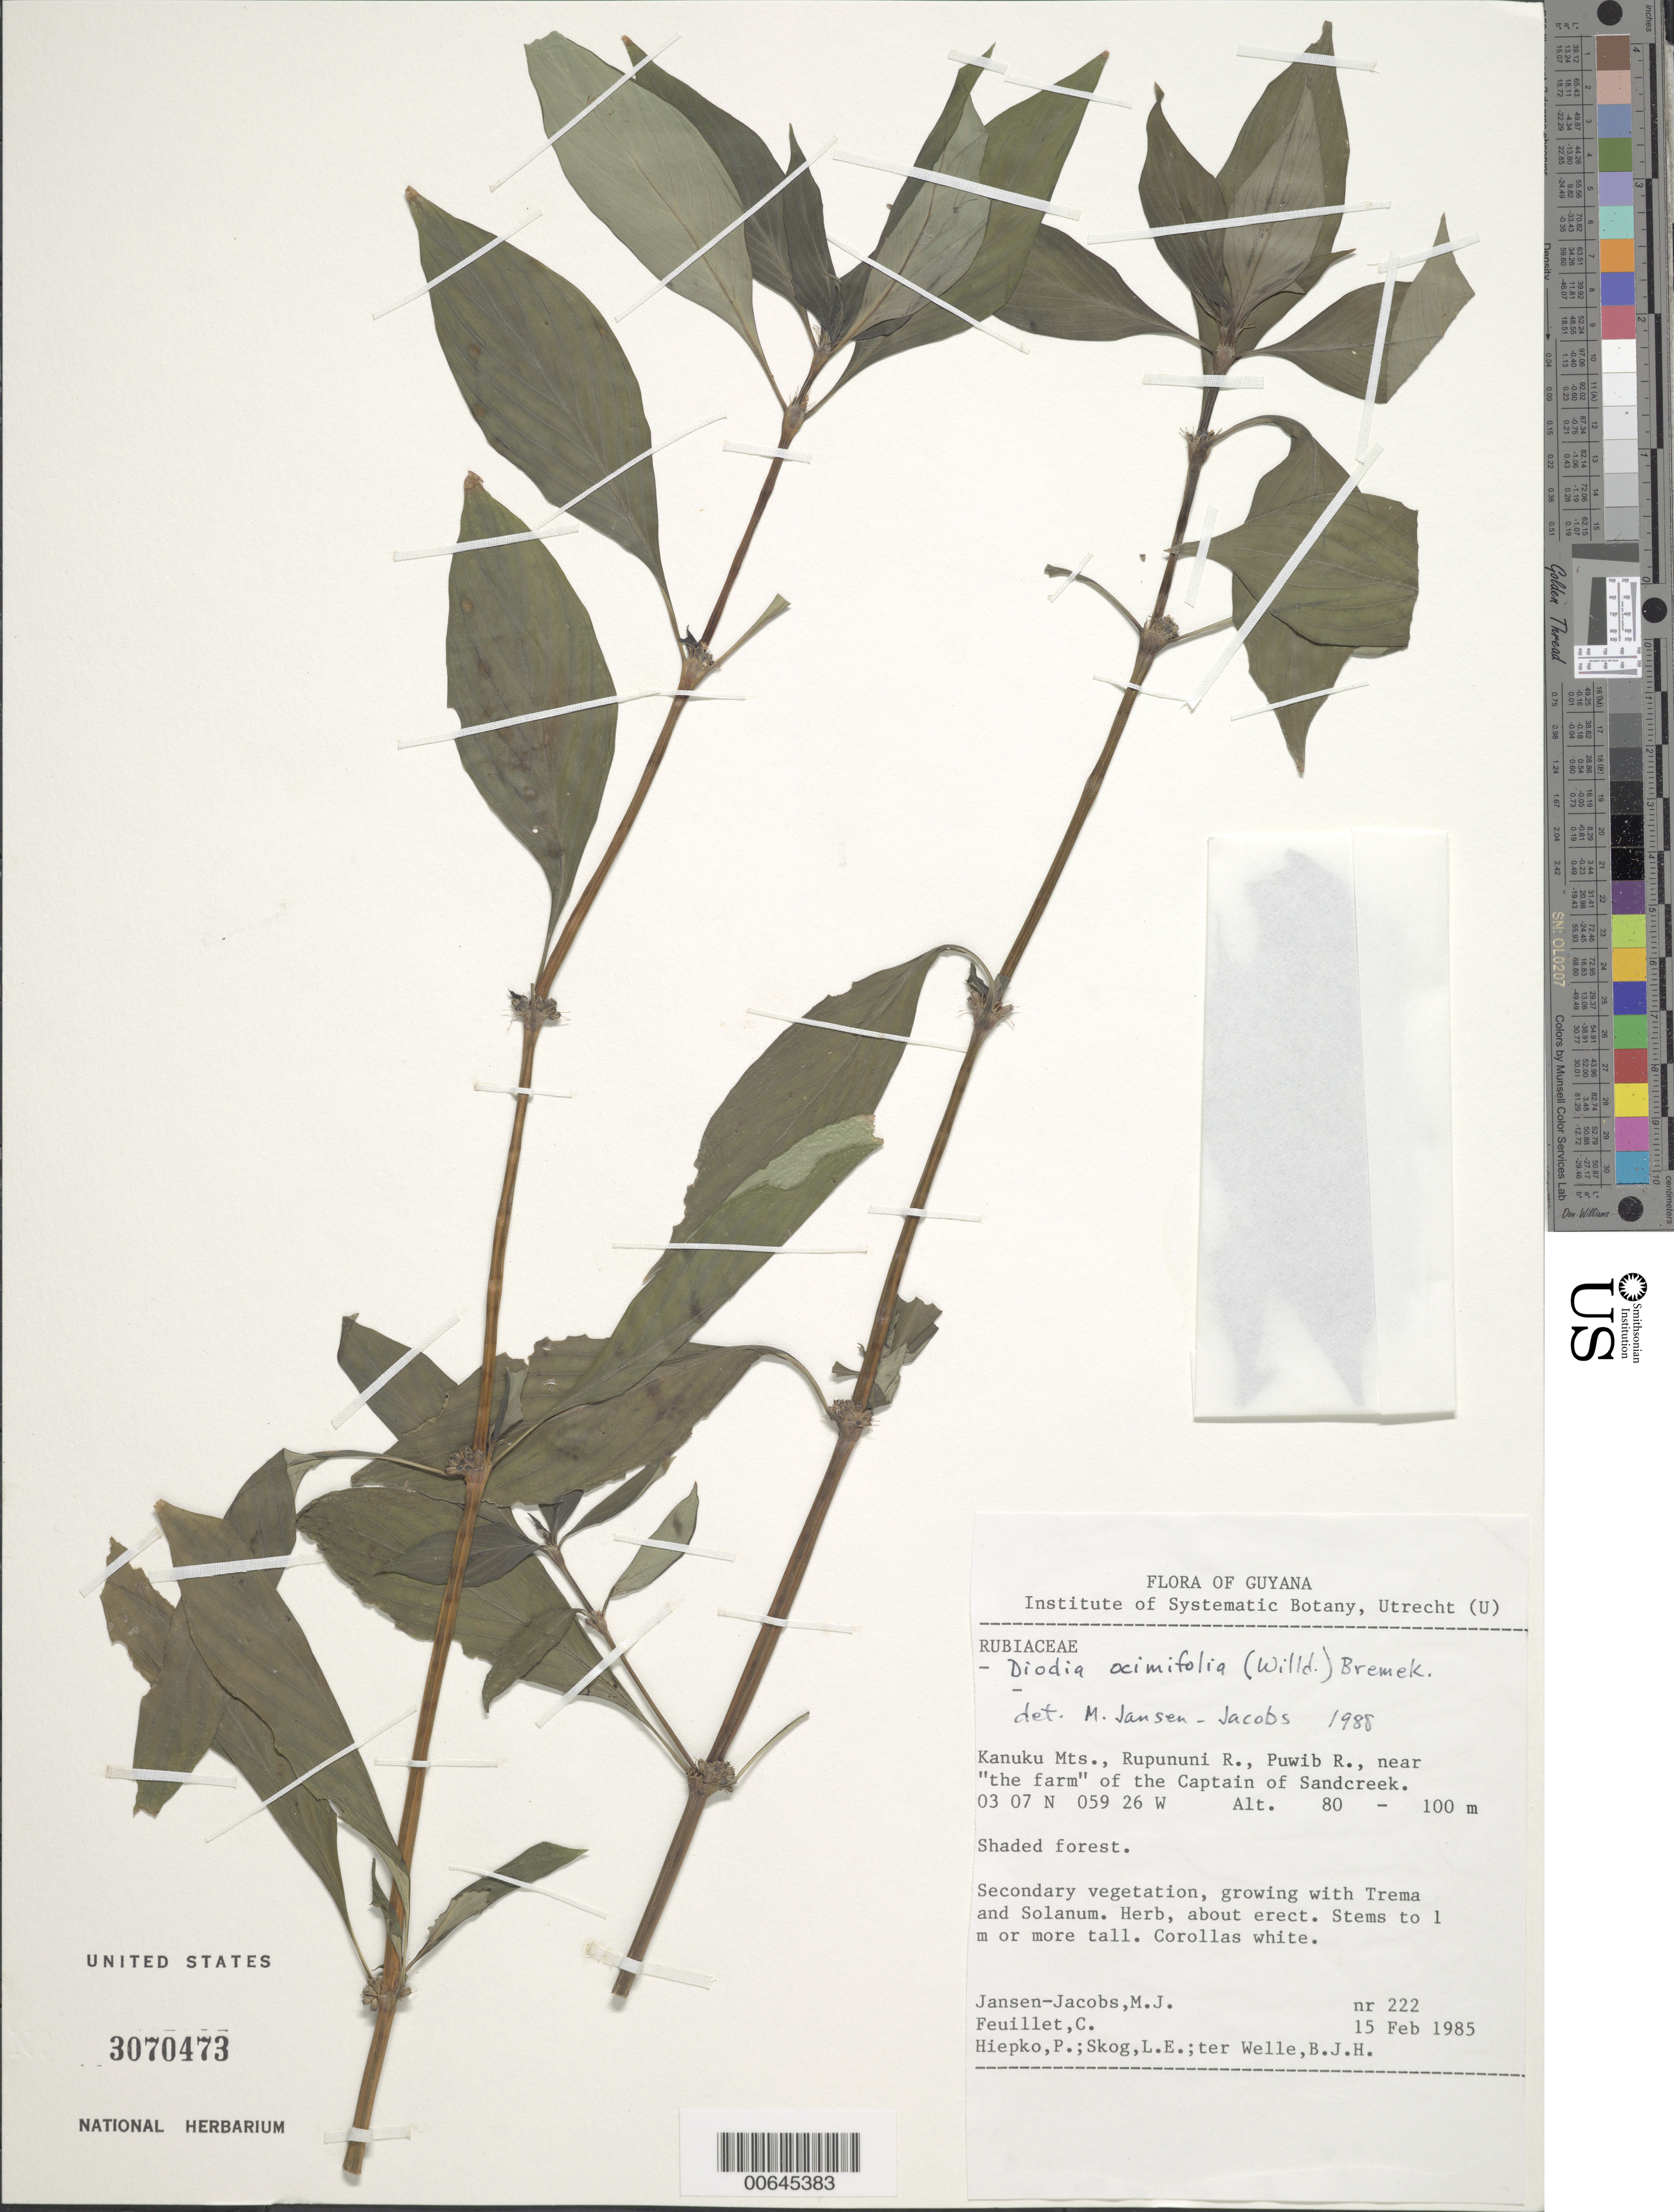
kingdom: Plantae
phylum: Tracheophyta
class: Magnoliopsida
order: Gentianales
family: Rubiaceae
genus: Diodia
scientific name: Diodia ocymifolia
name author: (Willd. ex Roem. & Schult.) Bremek.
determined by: Jansen-Jacobs, M. J., (U), Nationaal Herbarium Nederland, Utrecht University branch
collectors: M. J. Jansen-Jacobs, C. Feuillet, P. H. Hiepko, L. E. Skog & B. Welle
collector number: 222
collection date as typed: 15-Feb-85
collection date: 1985-02-15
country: Guyana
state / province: U. Takutu-U. Essequibo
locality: Kanuku Mts., Rupununi R., Puwib R. near "the farm" of the Captain of Sandcreek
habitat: Shaded forest. Secondary vegetation, growing with Trema and Solanum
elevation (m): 80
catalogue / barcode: US 3070473